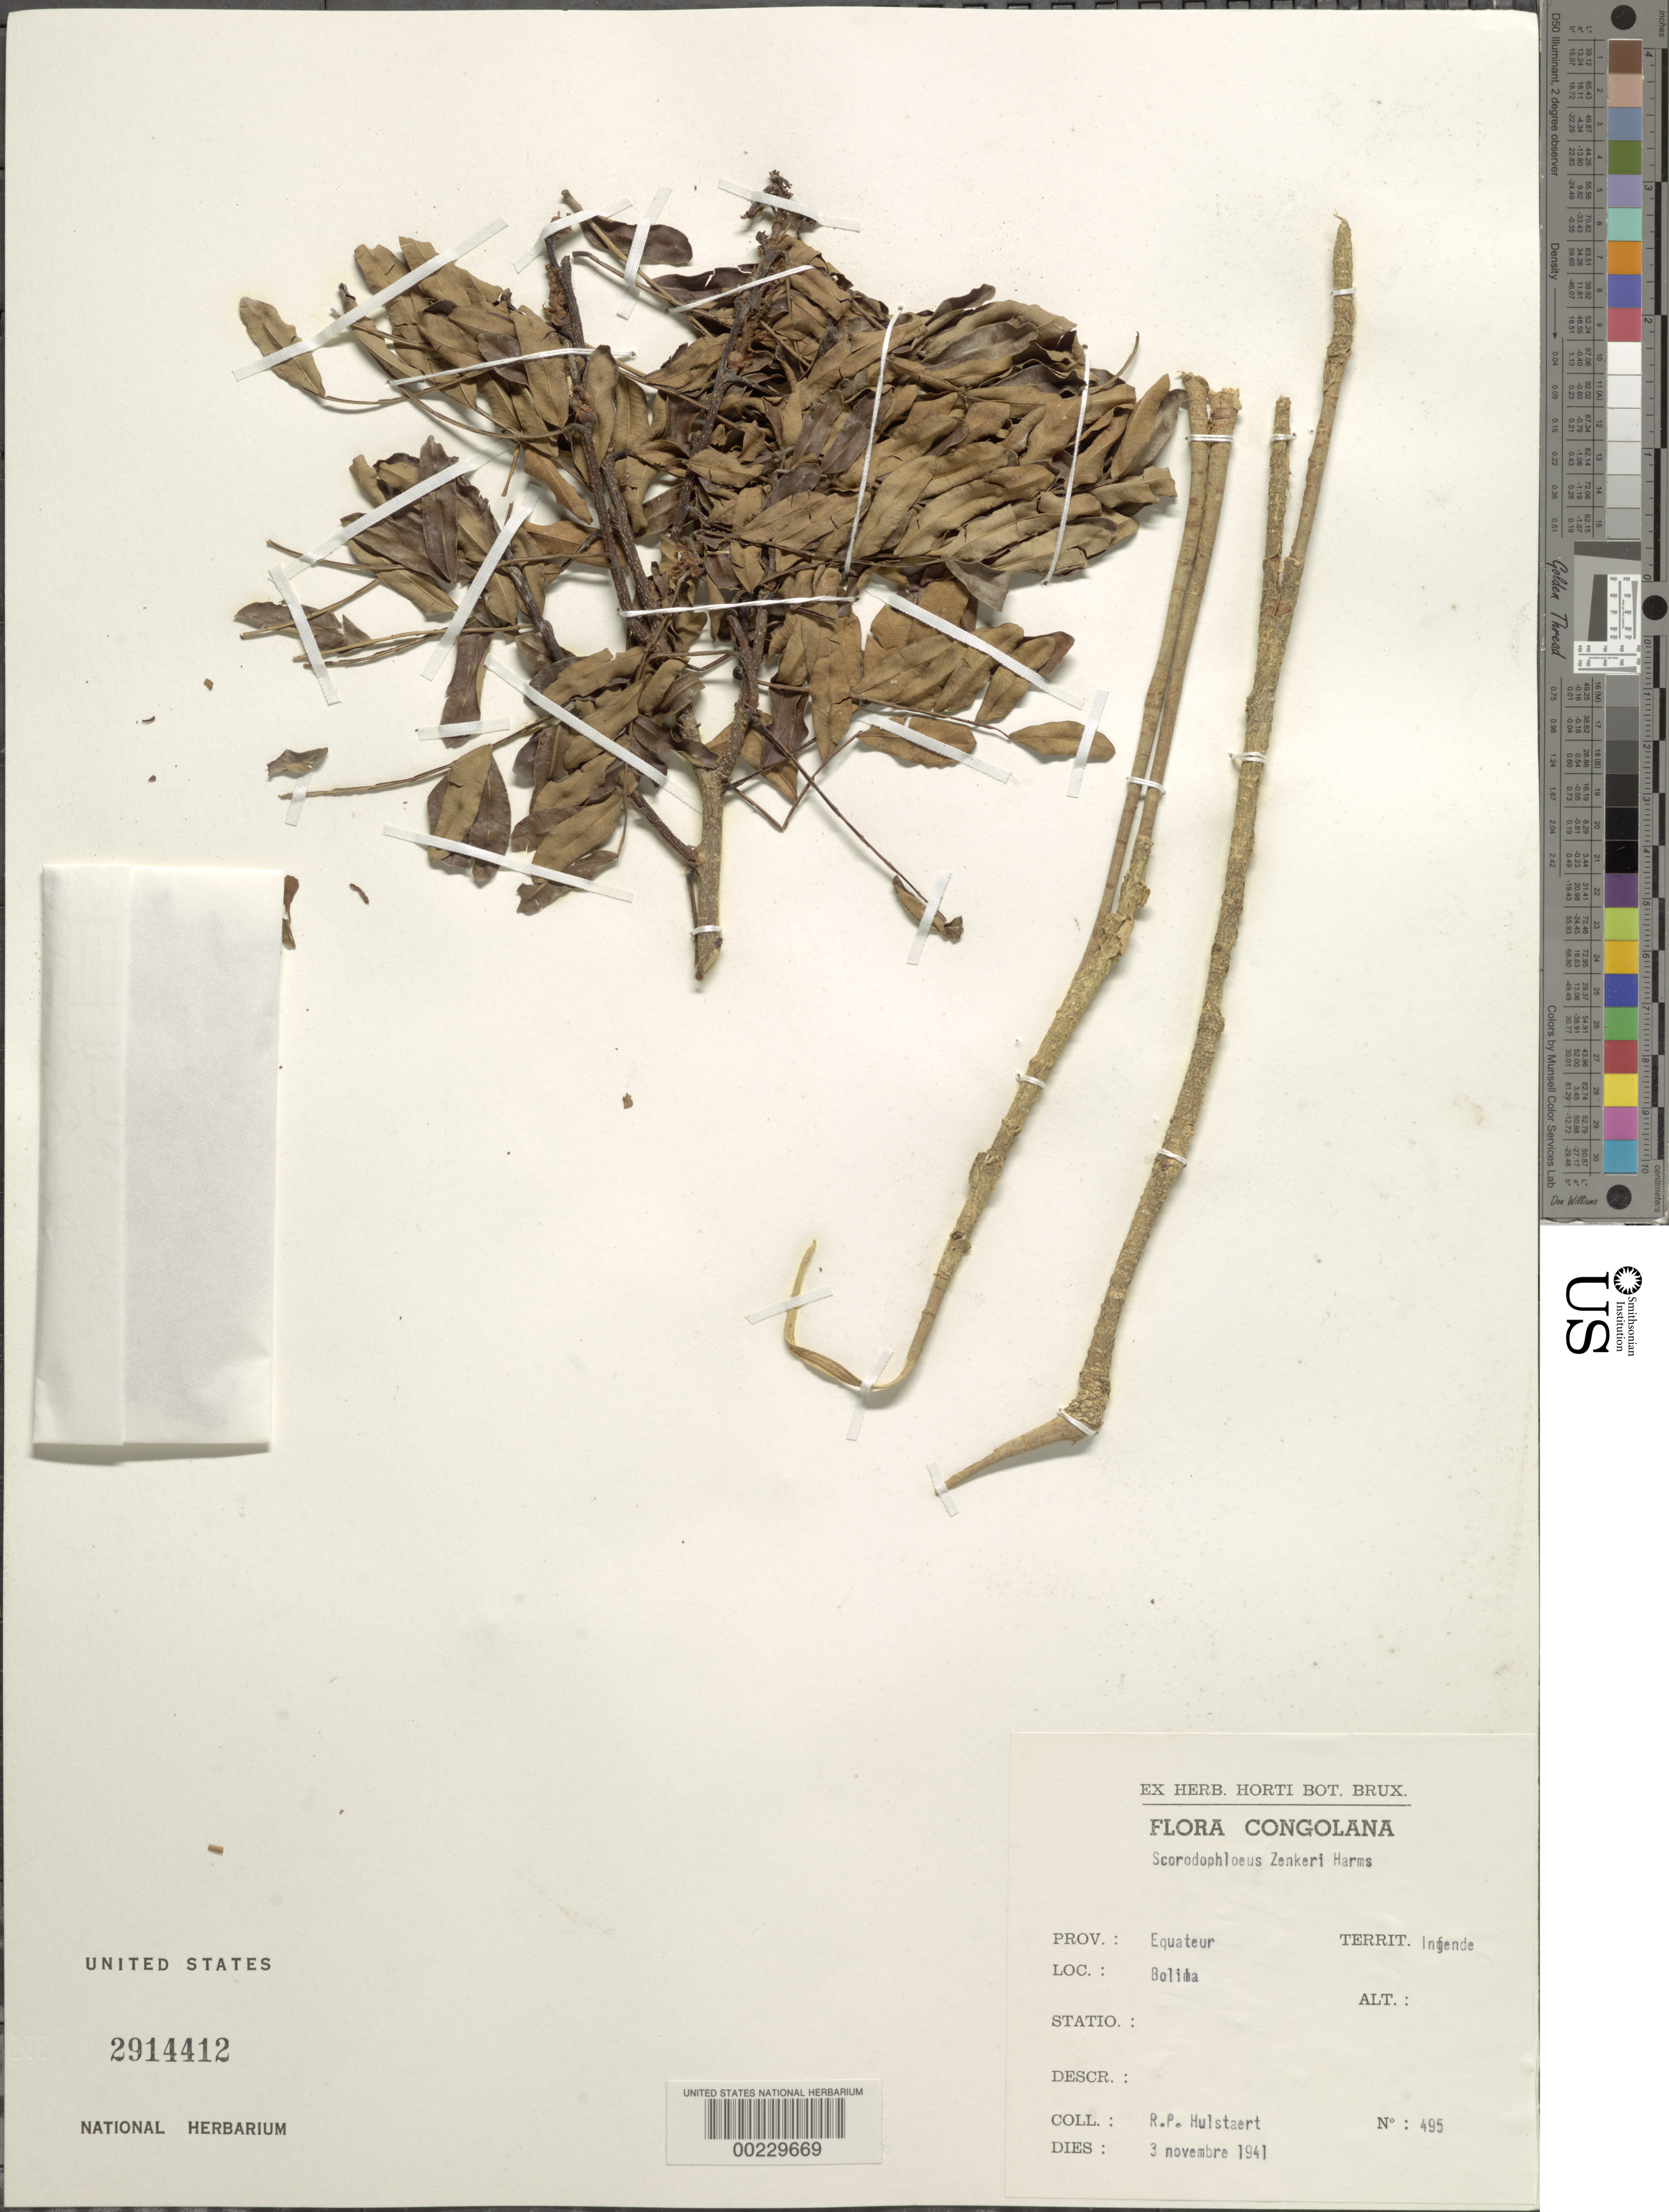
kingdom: Plantae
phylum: Tracheophyta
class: Magnoliopsida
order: Fabales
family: Fabaceae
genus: Scorodophloeus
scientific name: Scorodophloeus zenkeri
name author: Harms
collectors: G. Hulstaert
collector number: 495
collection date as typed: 03 Nov 1941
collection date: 1941-11-03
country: Congo, Democratic Republic of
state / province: Équateur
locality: Bolima; ingenda terr.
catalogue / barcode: US 2914412